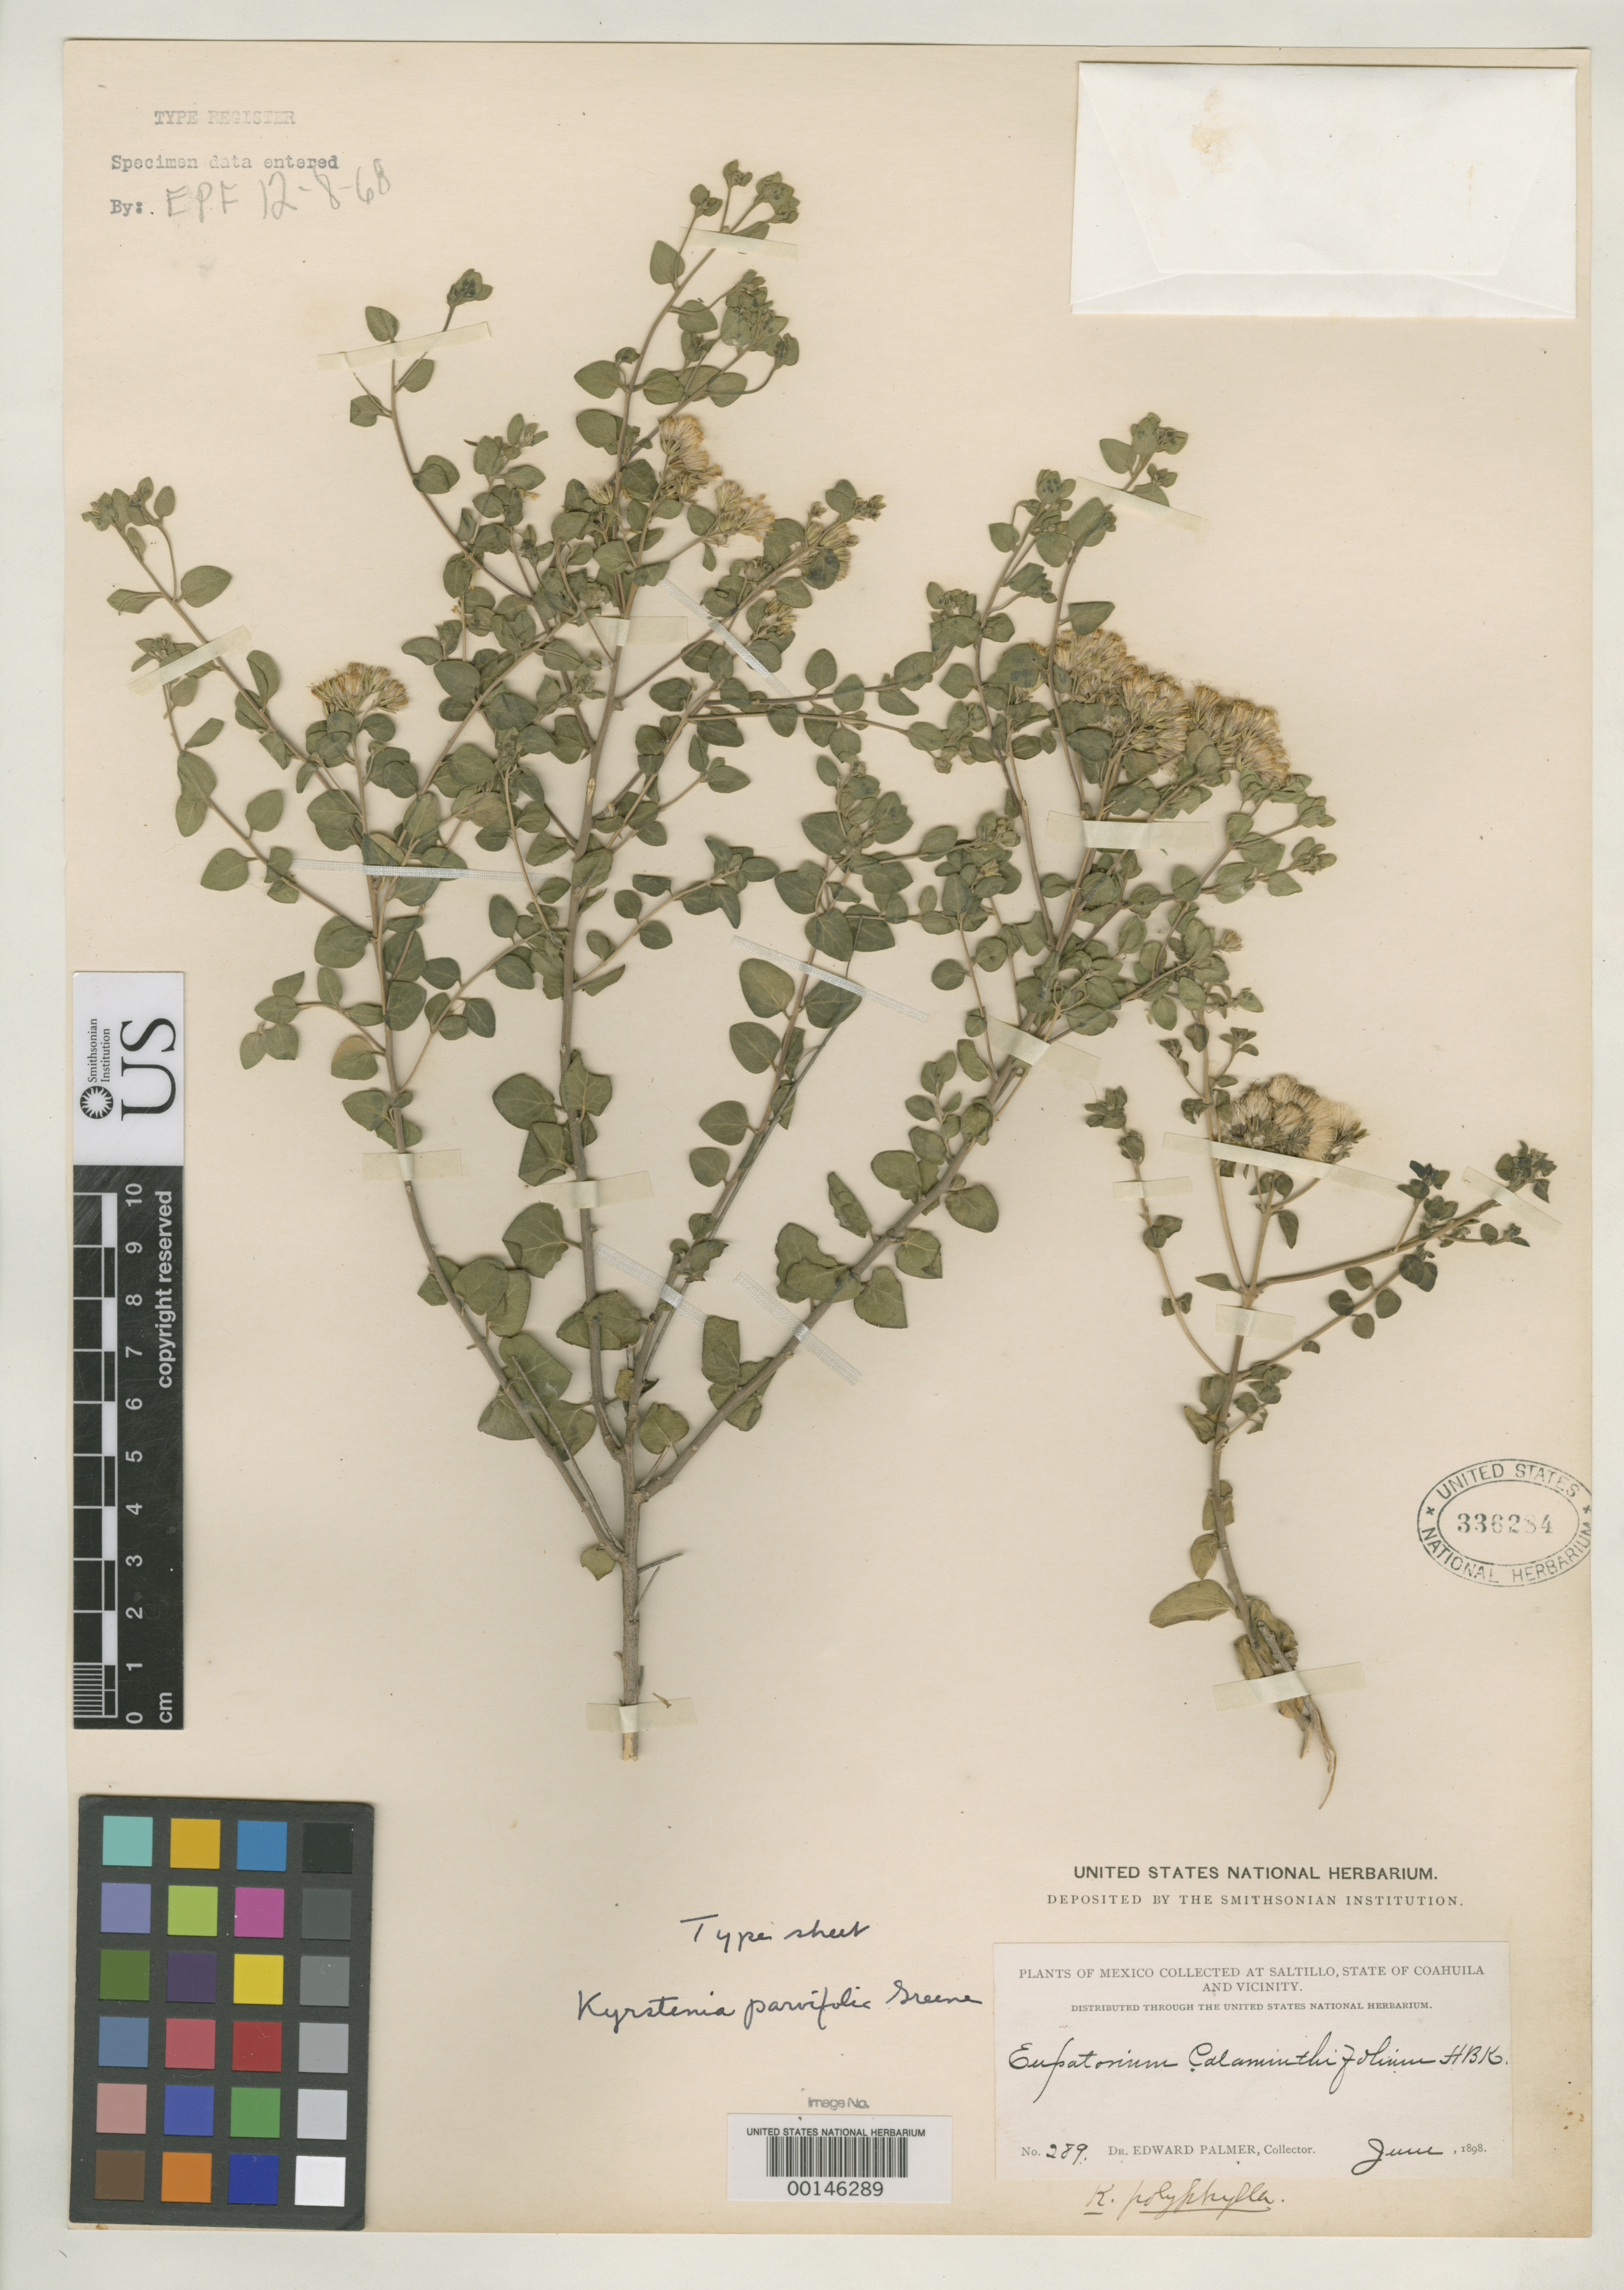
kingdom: Plantae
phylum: Tracheophyta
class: Magnoliopsida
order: Asterales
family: Asteraceae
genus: Kyrstenia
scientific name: Kyrstenia parvifolia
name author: Greene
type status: Holotype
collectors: E. Palmer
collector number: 289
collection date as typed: Jun 1898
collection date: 1898-06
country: Mexico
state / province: Coahuila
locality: Near Saltillo.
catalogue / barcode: US 336284